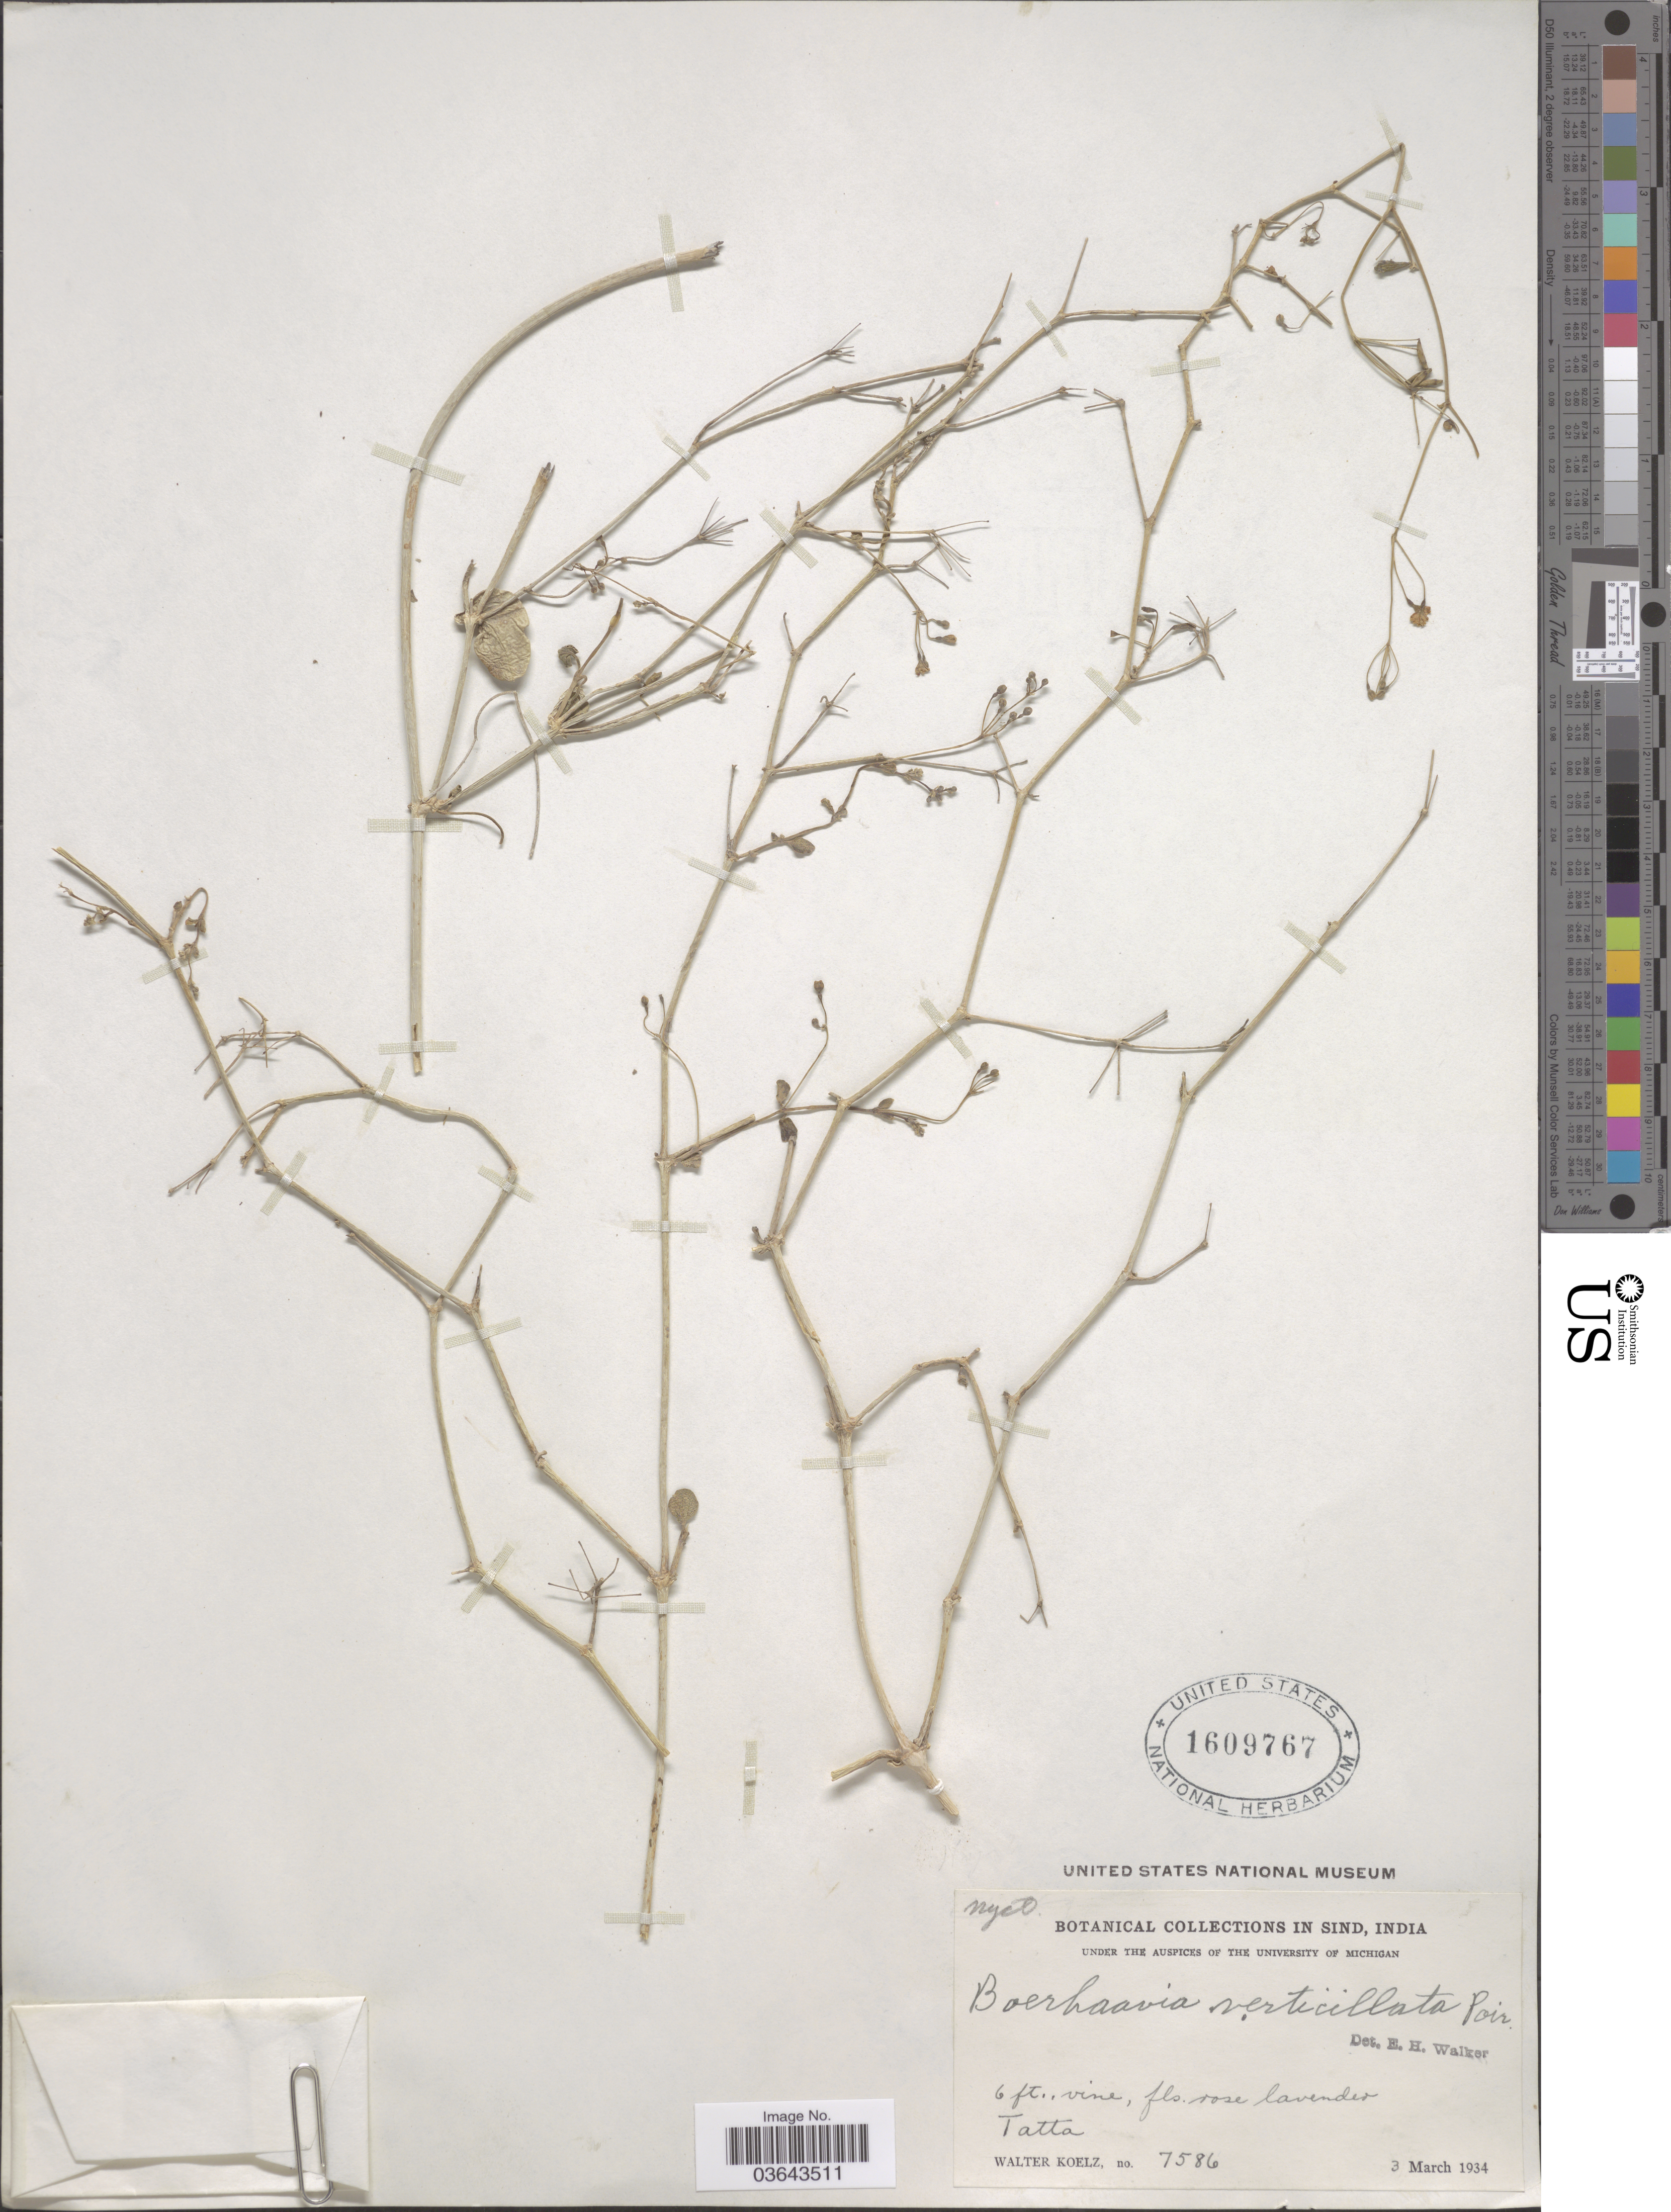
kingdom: Plantae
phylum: Tracheophyta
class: Magnoliopsida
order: Caryophyllales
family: Nyctaginaceae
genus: Boerhavia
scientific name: Boerhavia verticillata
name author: Poir.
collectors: W. N. Koelz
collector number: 7586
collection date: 1934-03-03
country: Pakistan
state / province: Sindh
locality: Sind. Tatta.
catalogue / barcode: US 1609767